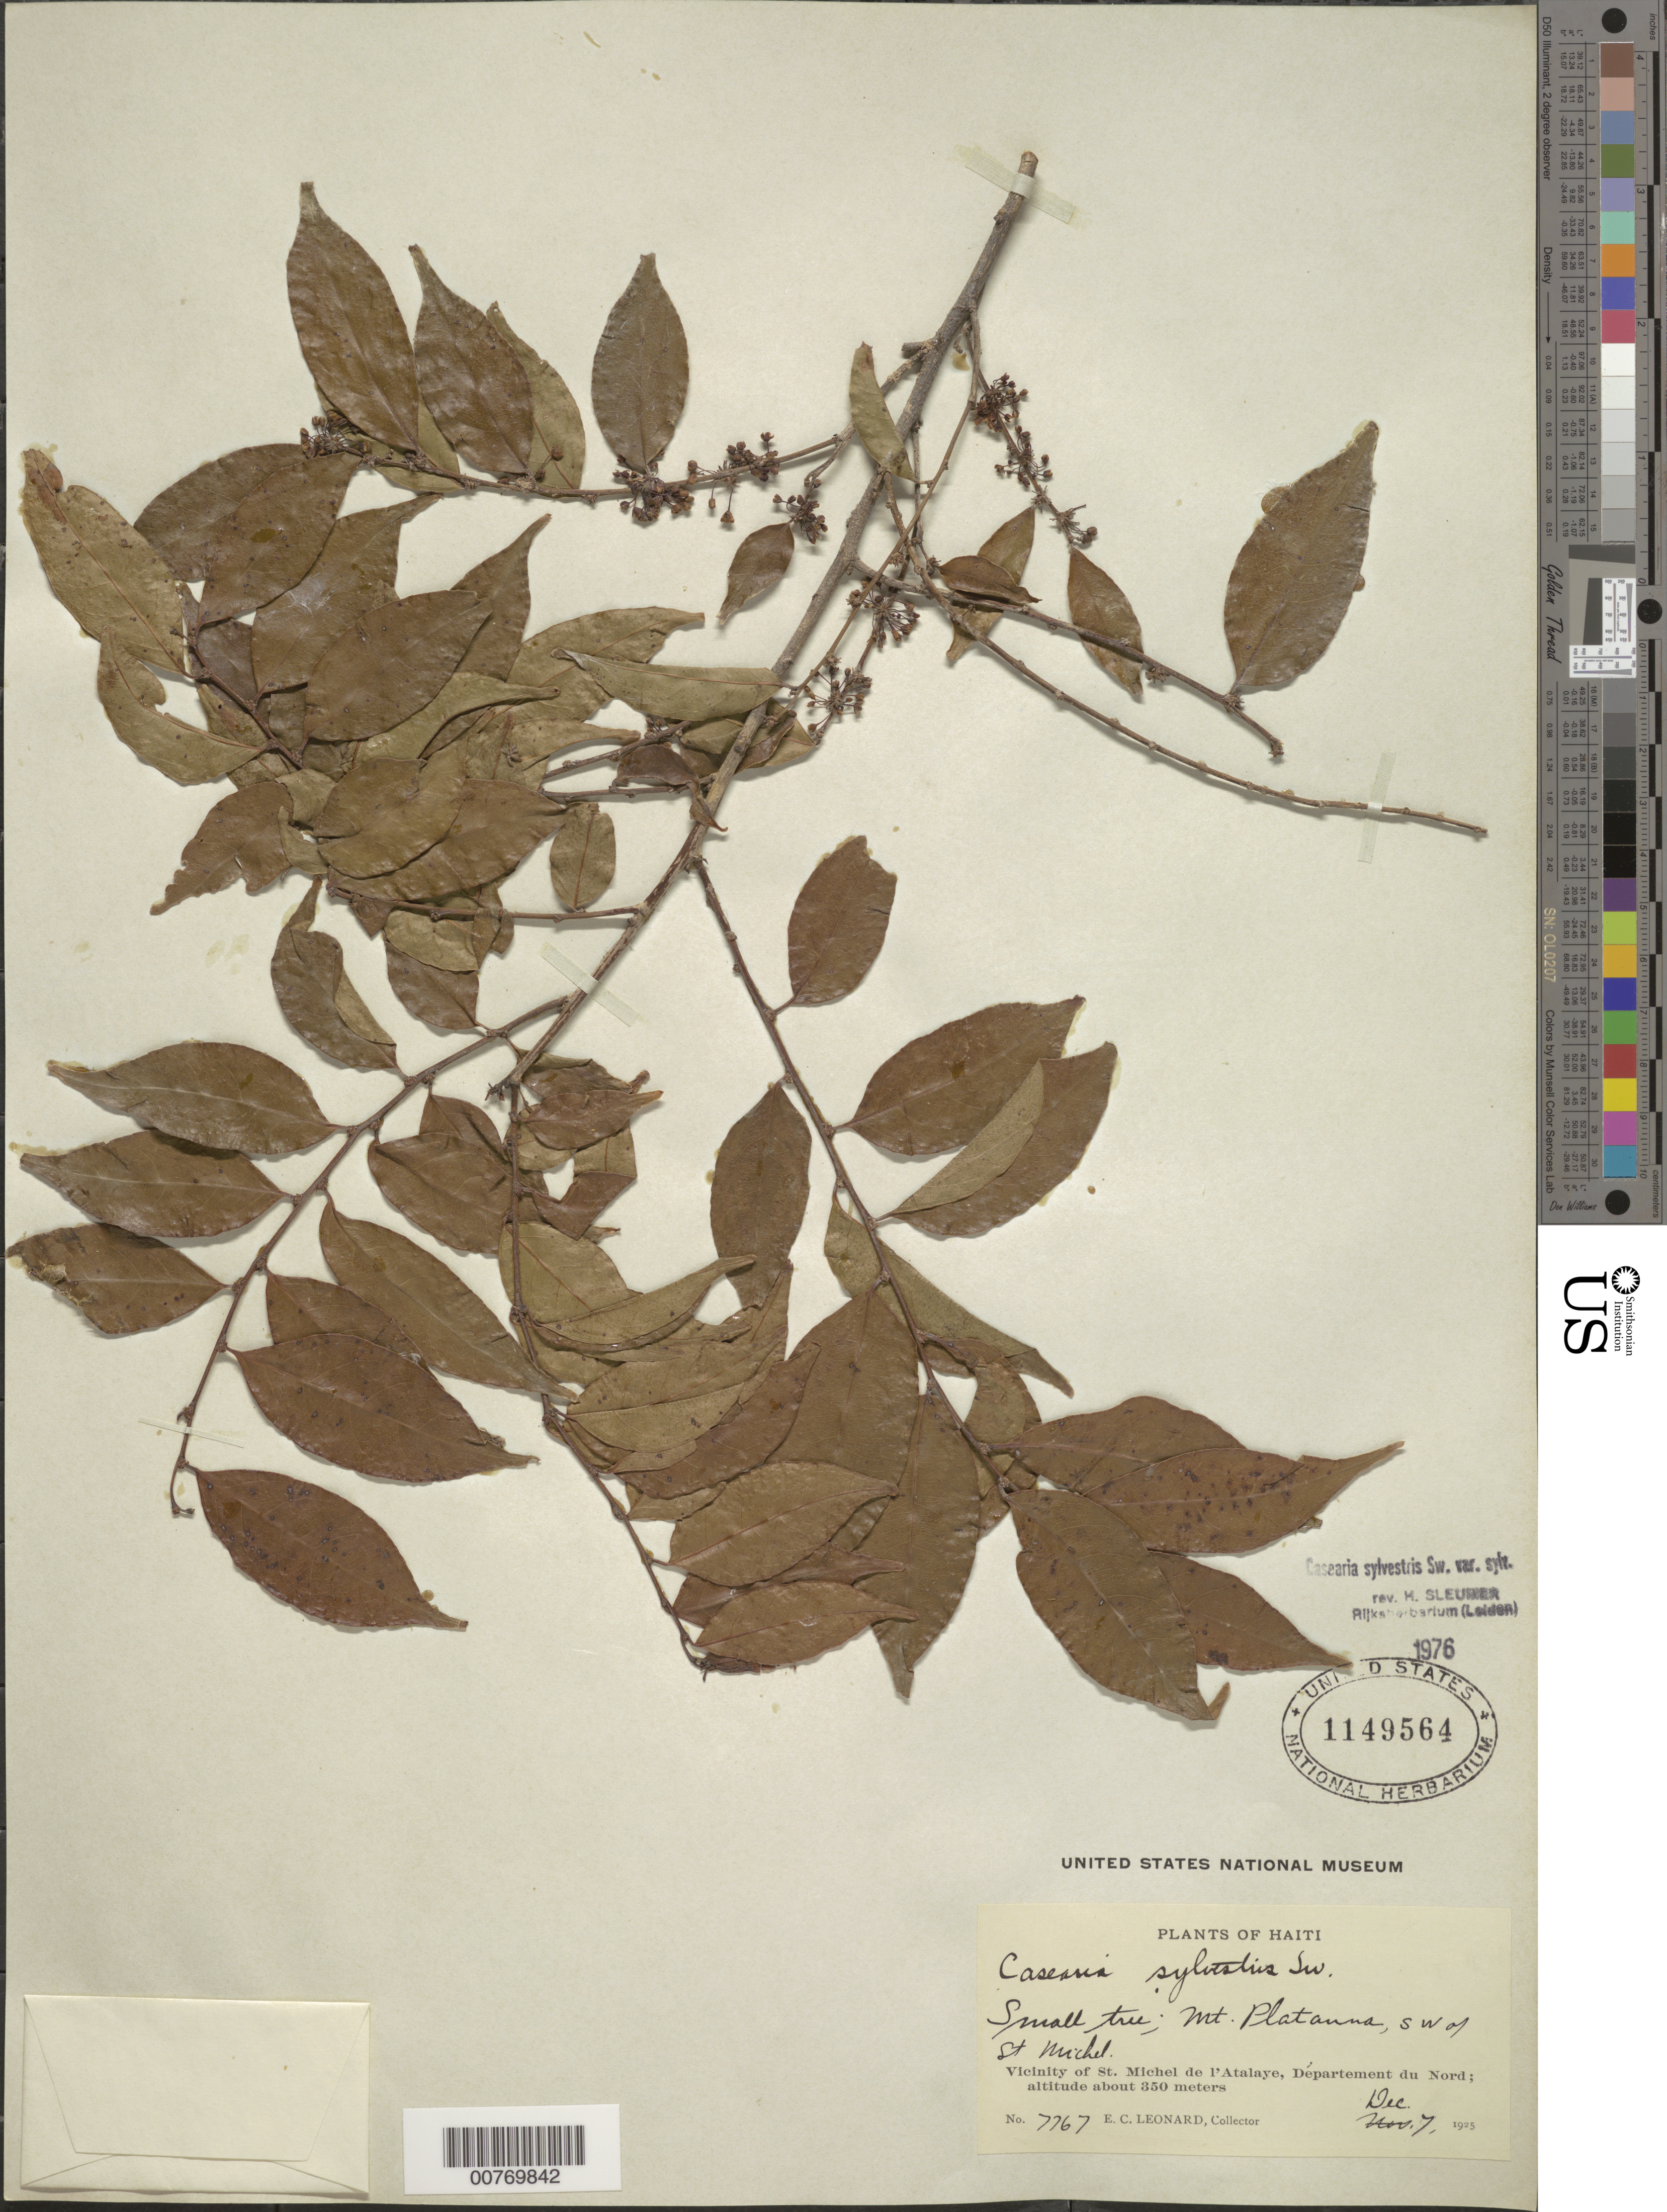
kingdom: Plantae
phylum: Tracheophyta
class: Magnoliopsida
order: Malpighiales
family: Salicaceae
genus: Casearia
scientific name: Casearia sylvestris var. sylvestris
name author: Sw.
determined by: Sleumer, H. O.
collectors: E. C. Leonard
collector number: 7767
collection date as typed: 07 Dec 1925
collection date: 1925-12-07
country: Haiti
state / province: Nord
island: Hispaniola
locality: Vicinity of St. Michel de l'Atalaye, Department of Nord, Mt. Platanna, sw of St. Michel.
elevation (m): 350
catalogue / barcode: US 1149564